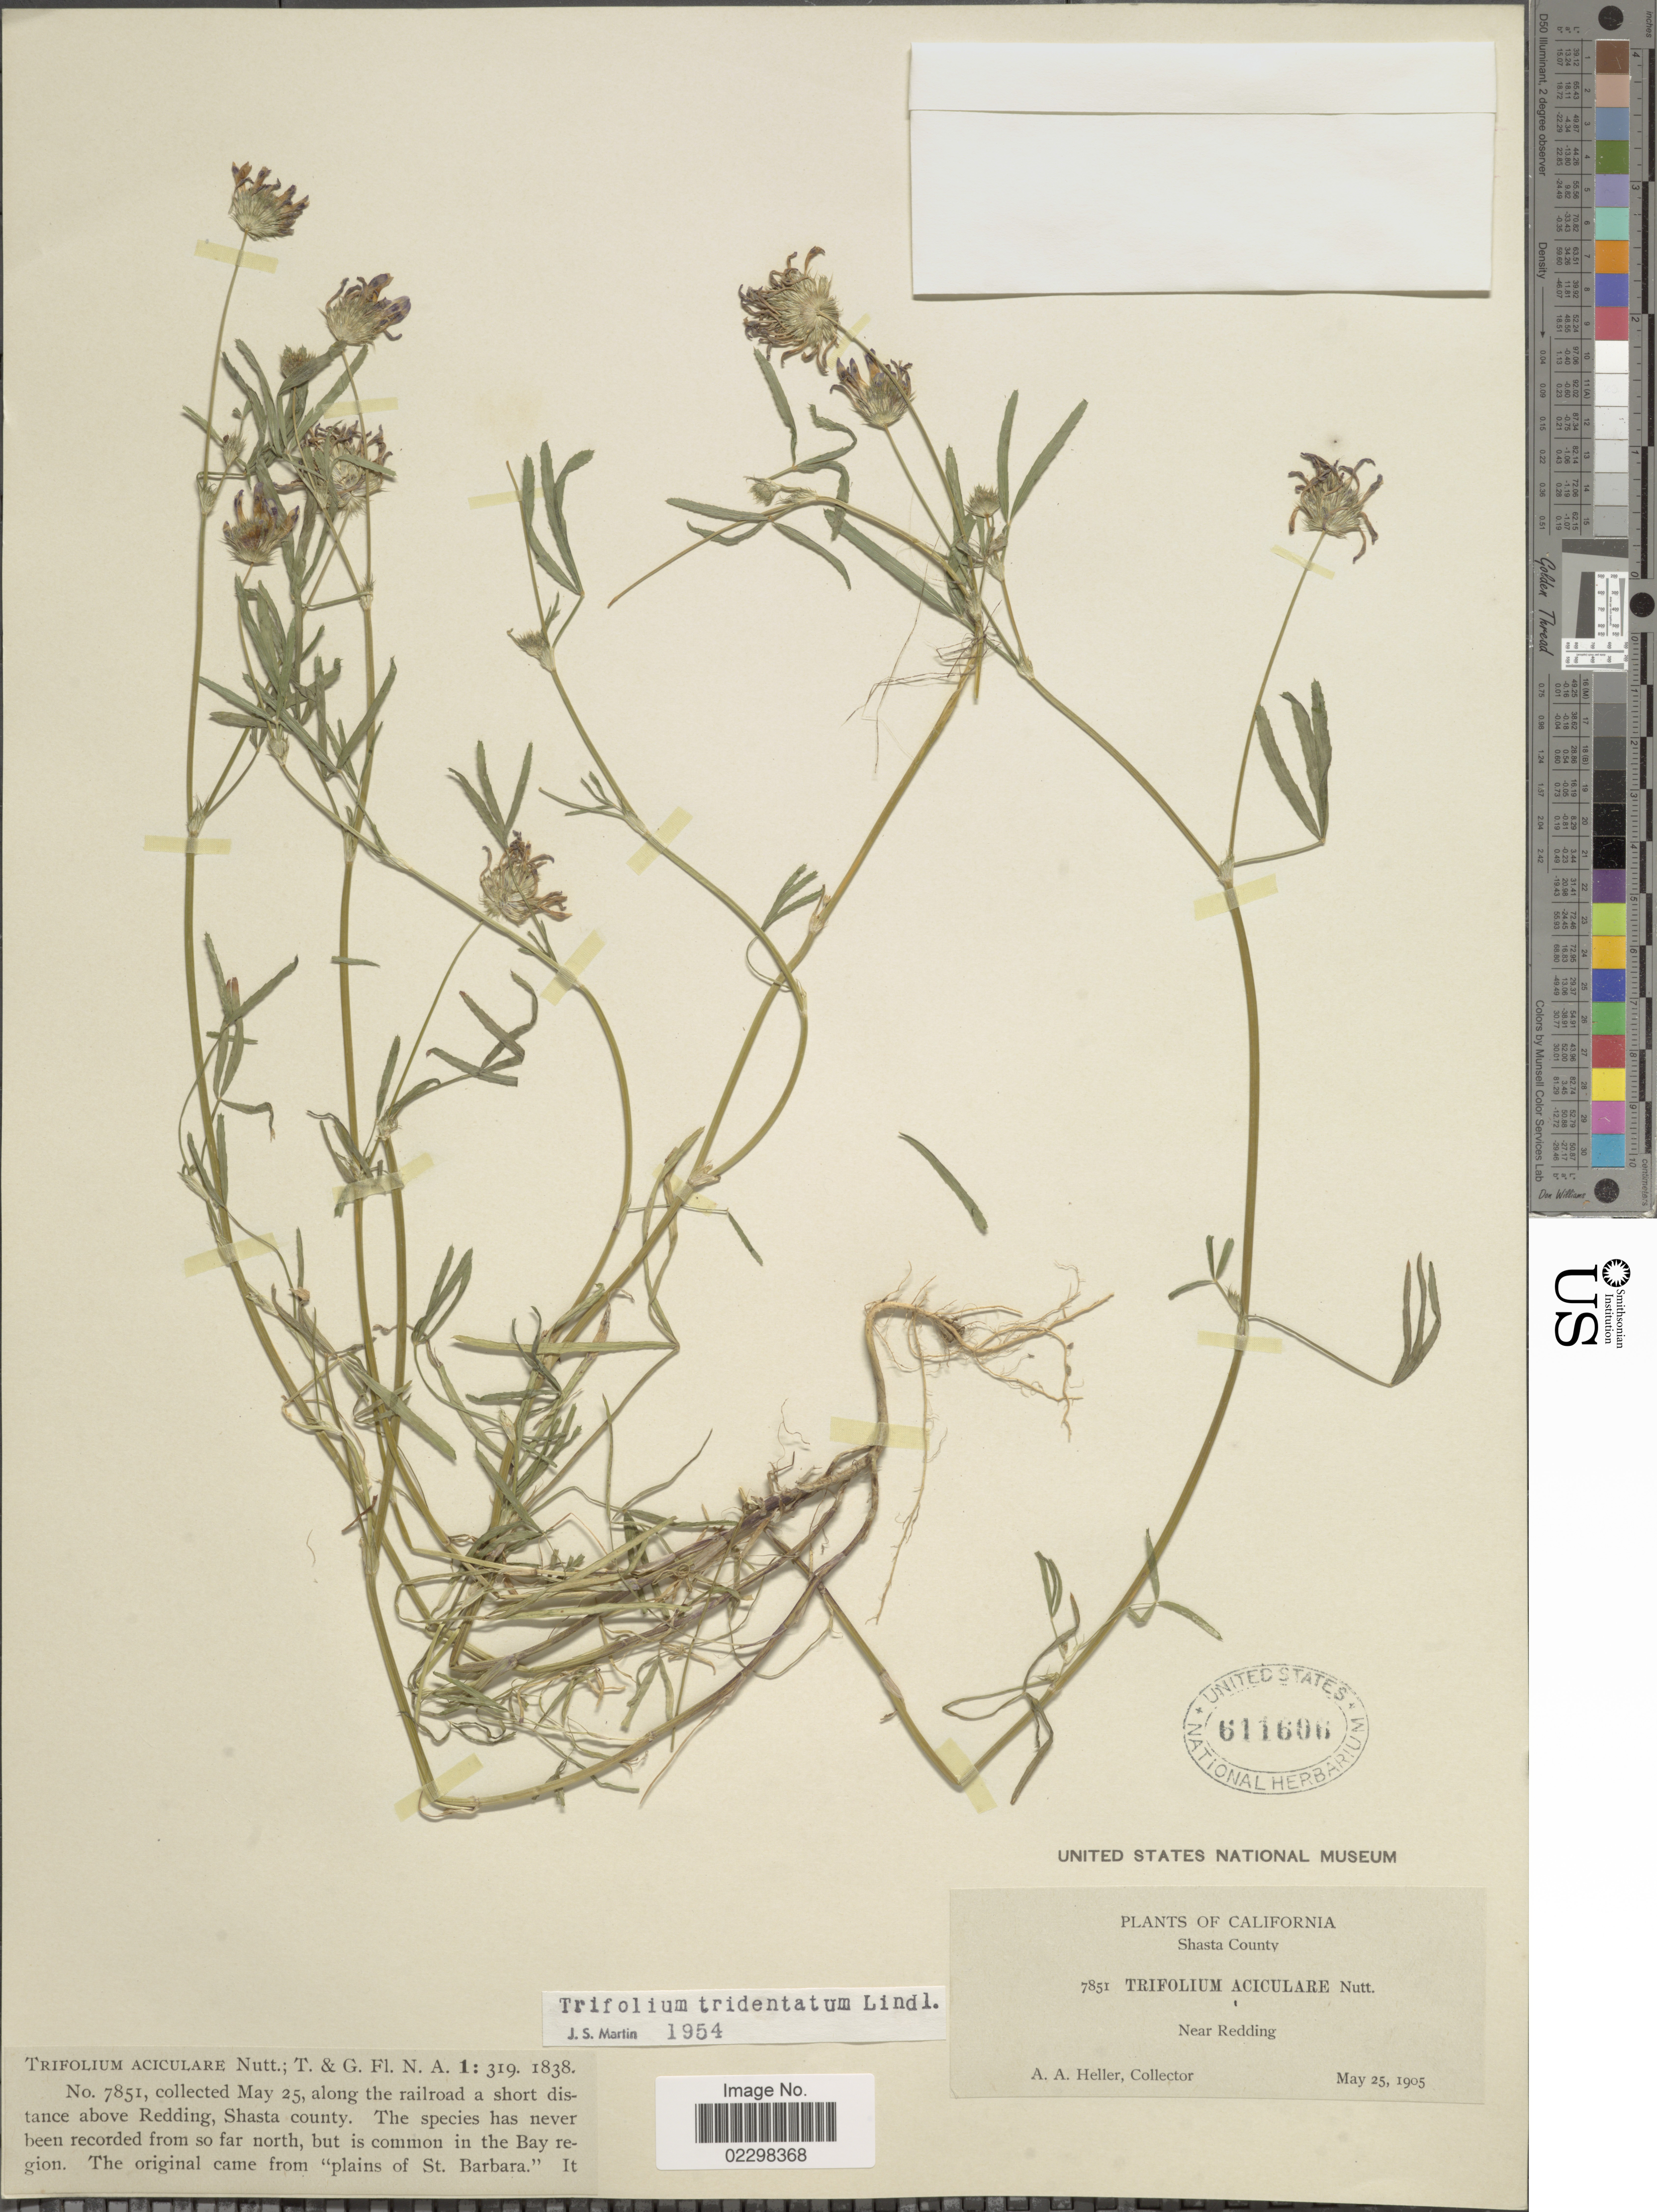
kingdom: Plantae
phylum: Tracheophyta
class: Magnoliopsida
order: Fabales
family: Fabaceae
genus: Trifolium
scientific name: Trifolium tridentatum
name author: Lindl.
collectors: A. A. Heller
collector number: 7851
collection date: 1905-05-25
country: United States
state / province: California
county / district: Shasta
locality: California. Shasta County, Near Reading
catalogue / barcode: US 611606